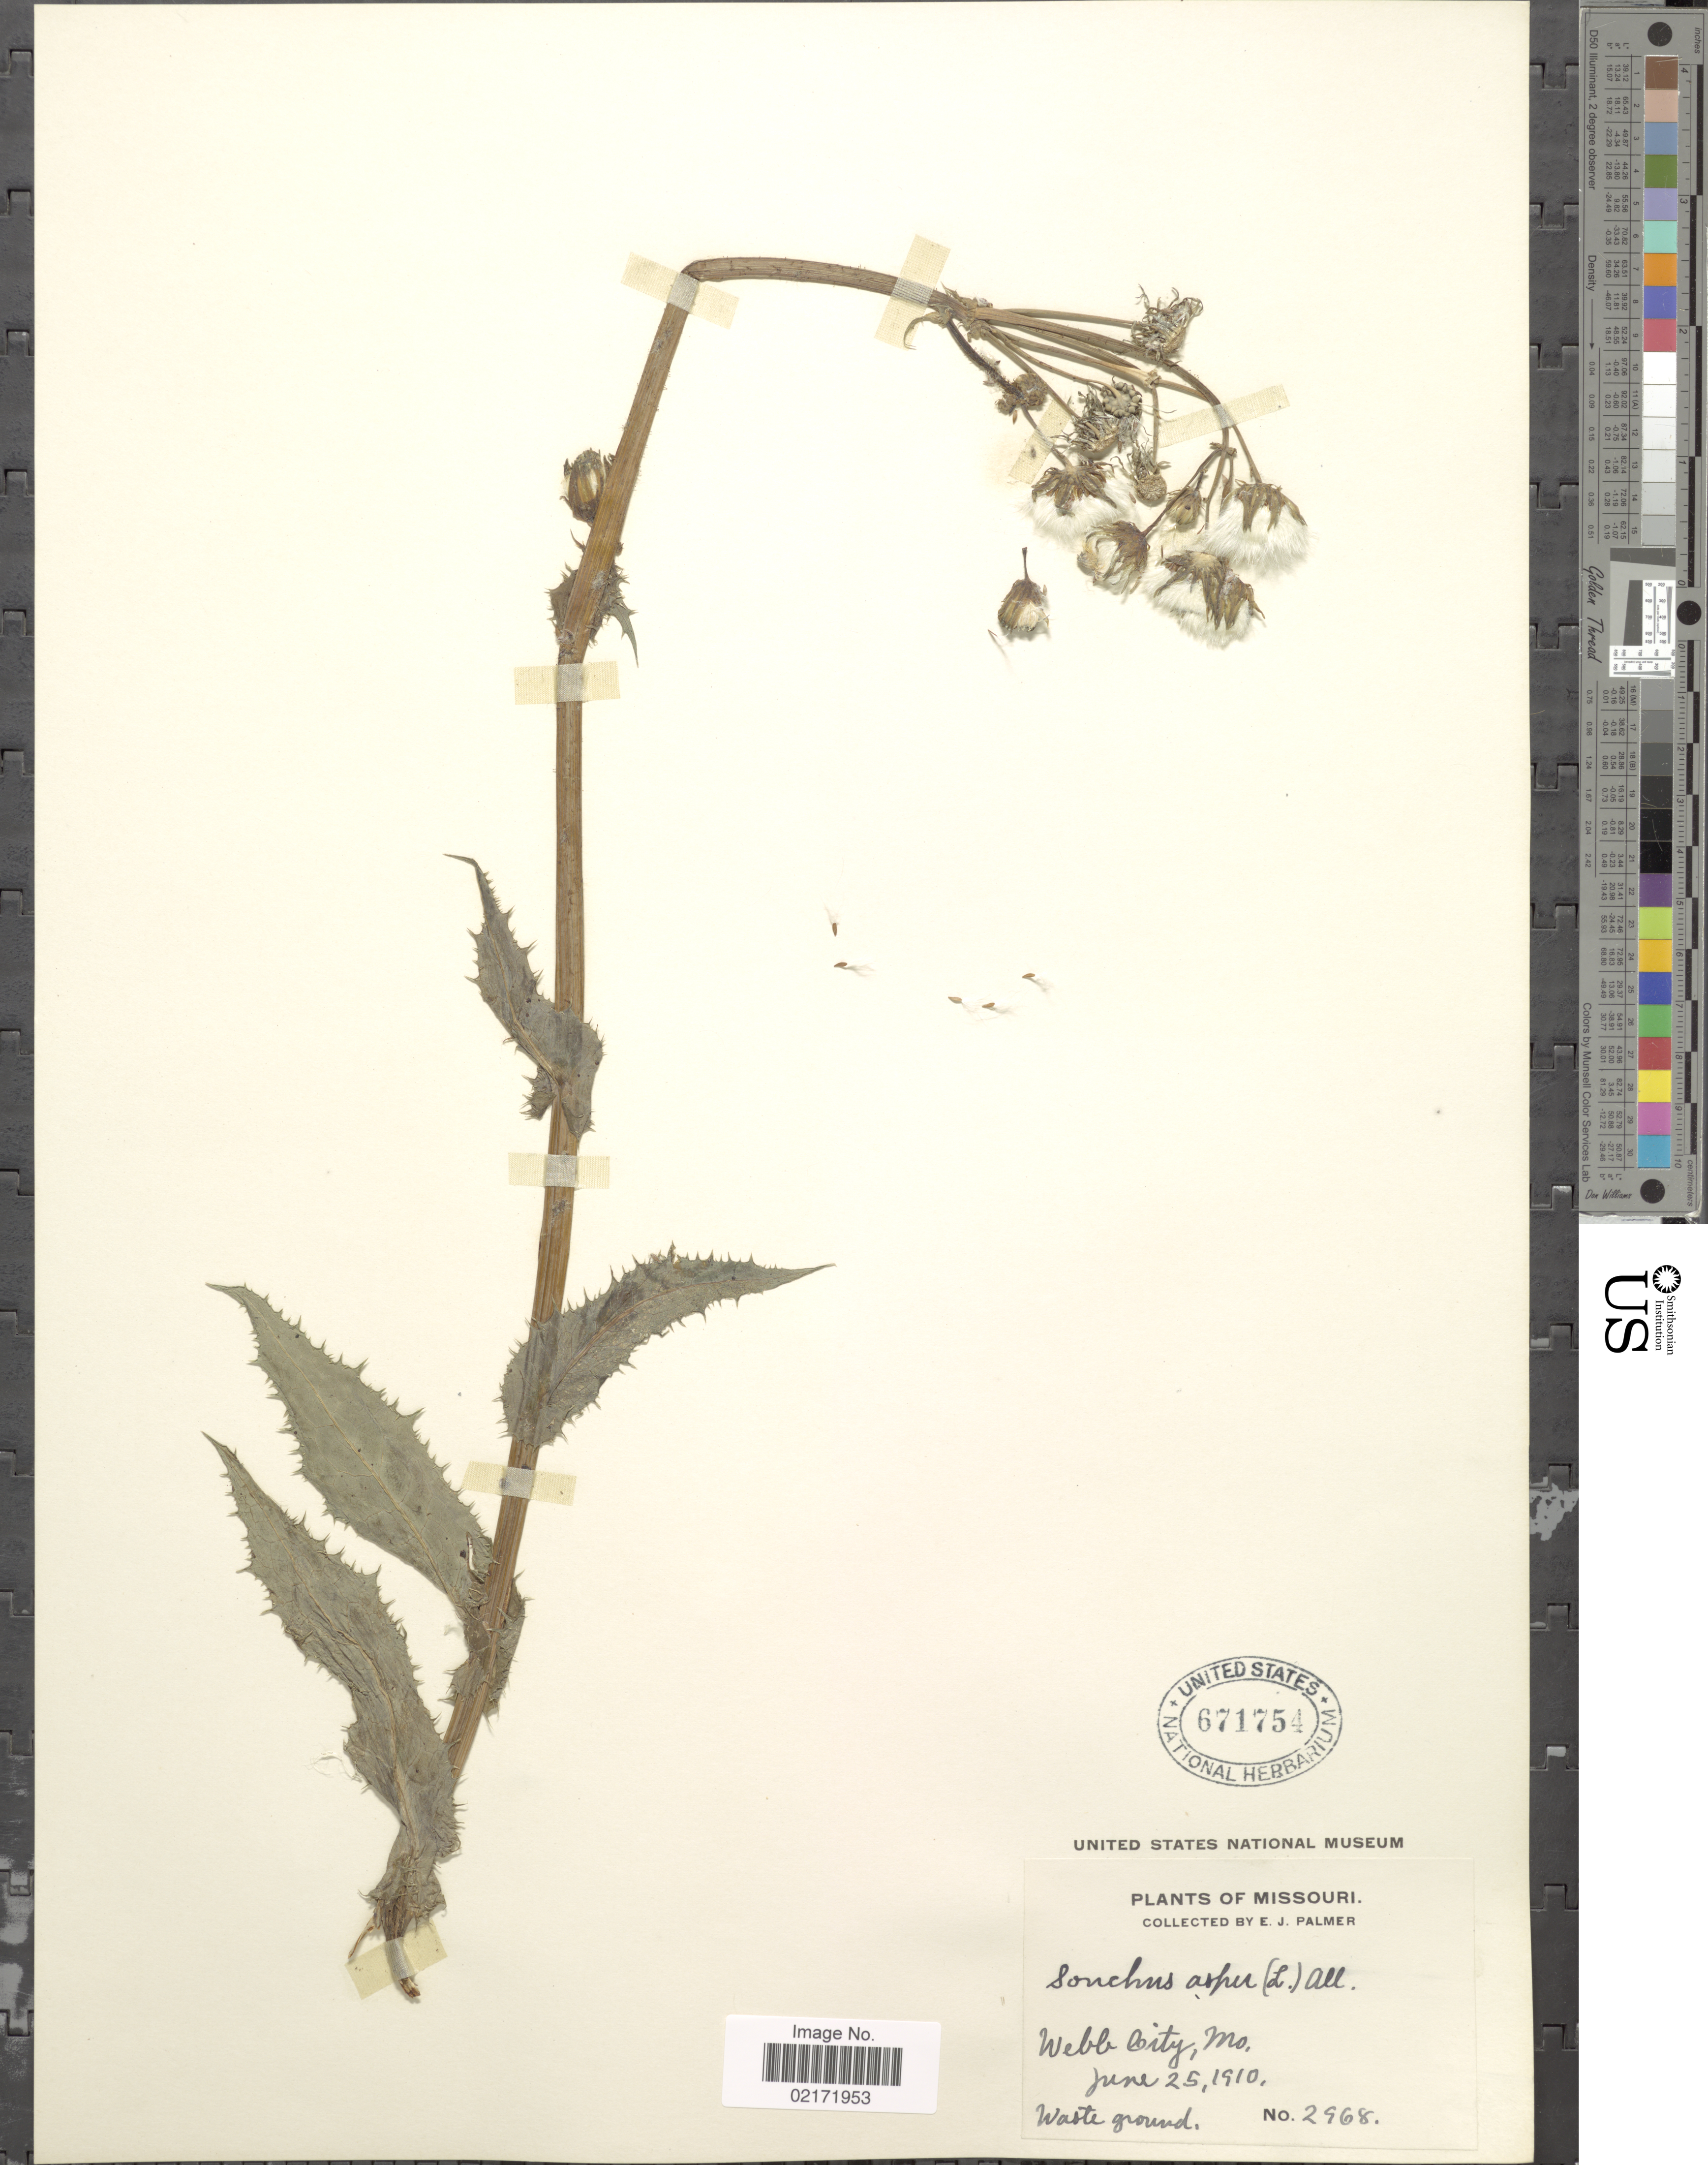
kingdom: Plantae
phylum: Tracheophyta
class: Magnoliopsida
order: Asterales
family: Asteraceae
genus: Sonchus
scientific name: Sonchus asper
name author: (L.) Hill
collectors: E. J. Palmer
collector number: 2968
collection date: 1910-06-25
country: United States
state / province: Missouri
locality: Webb City.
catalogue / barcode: US 671754